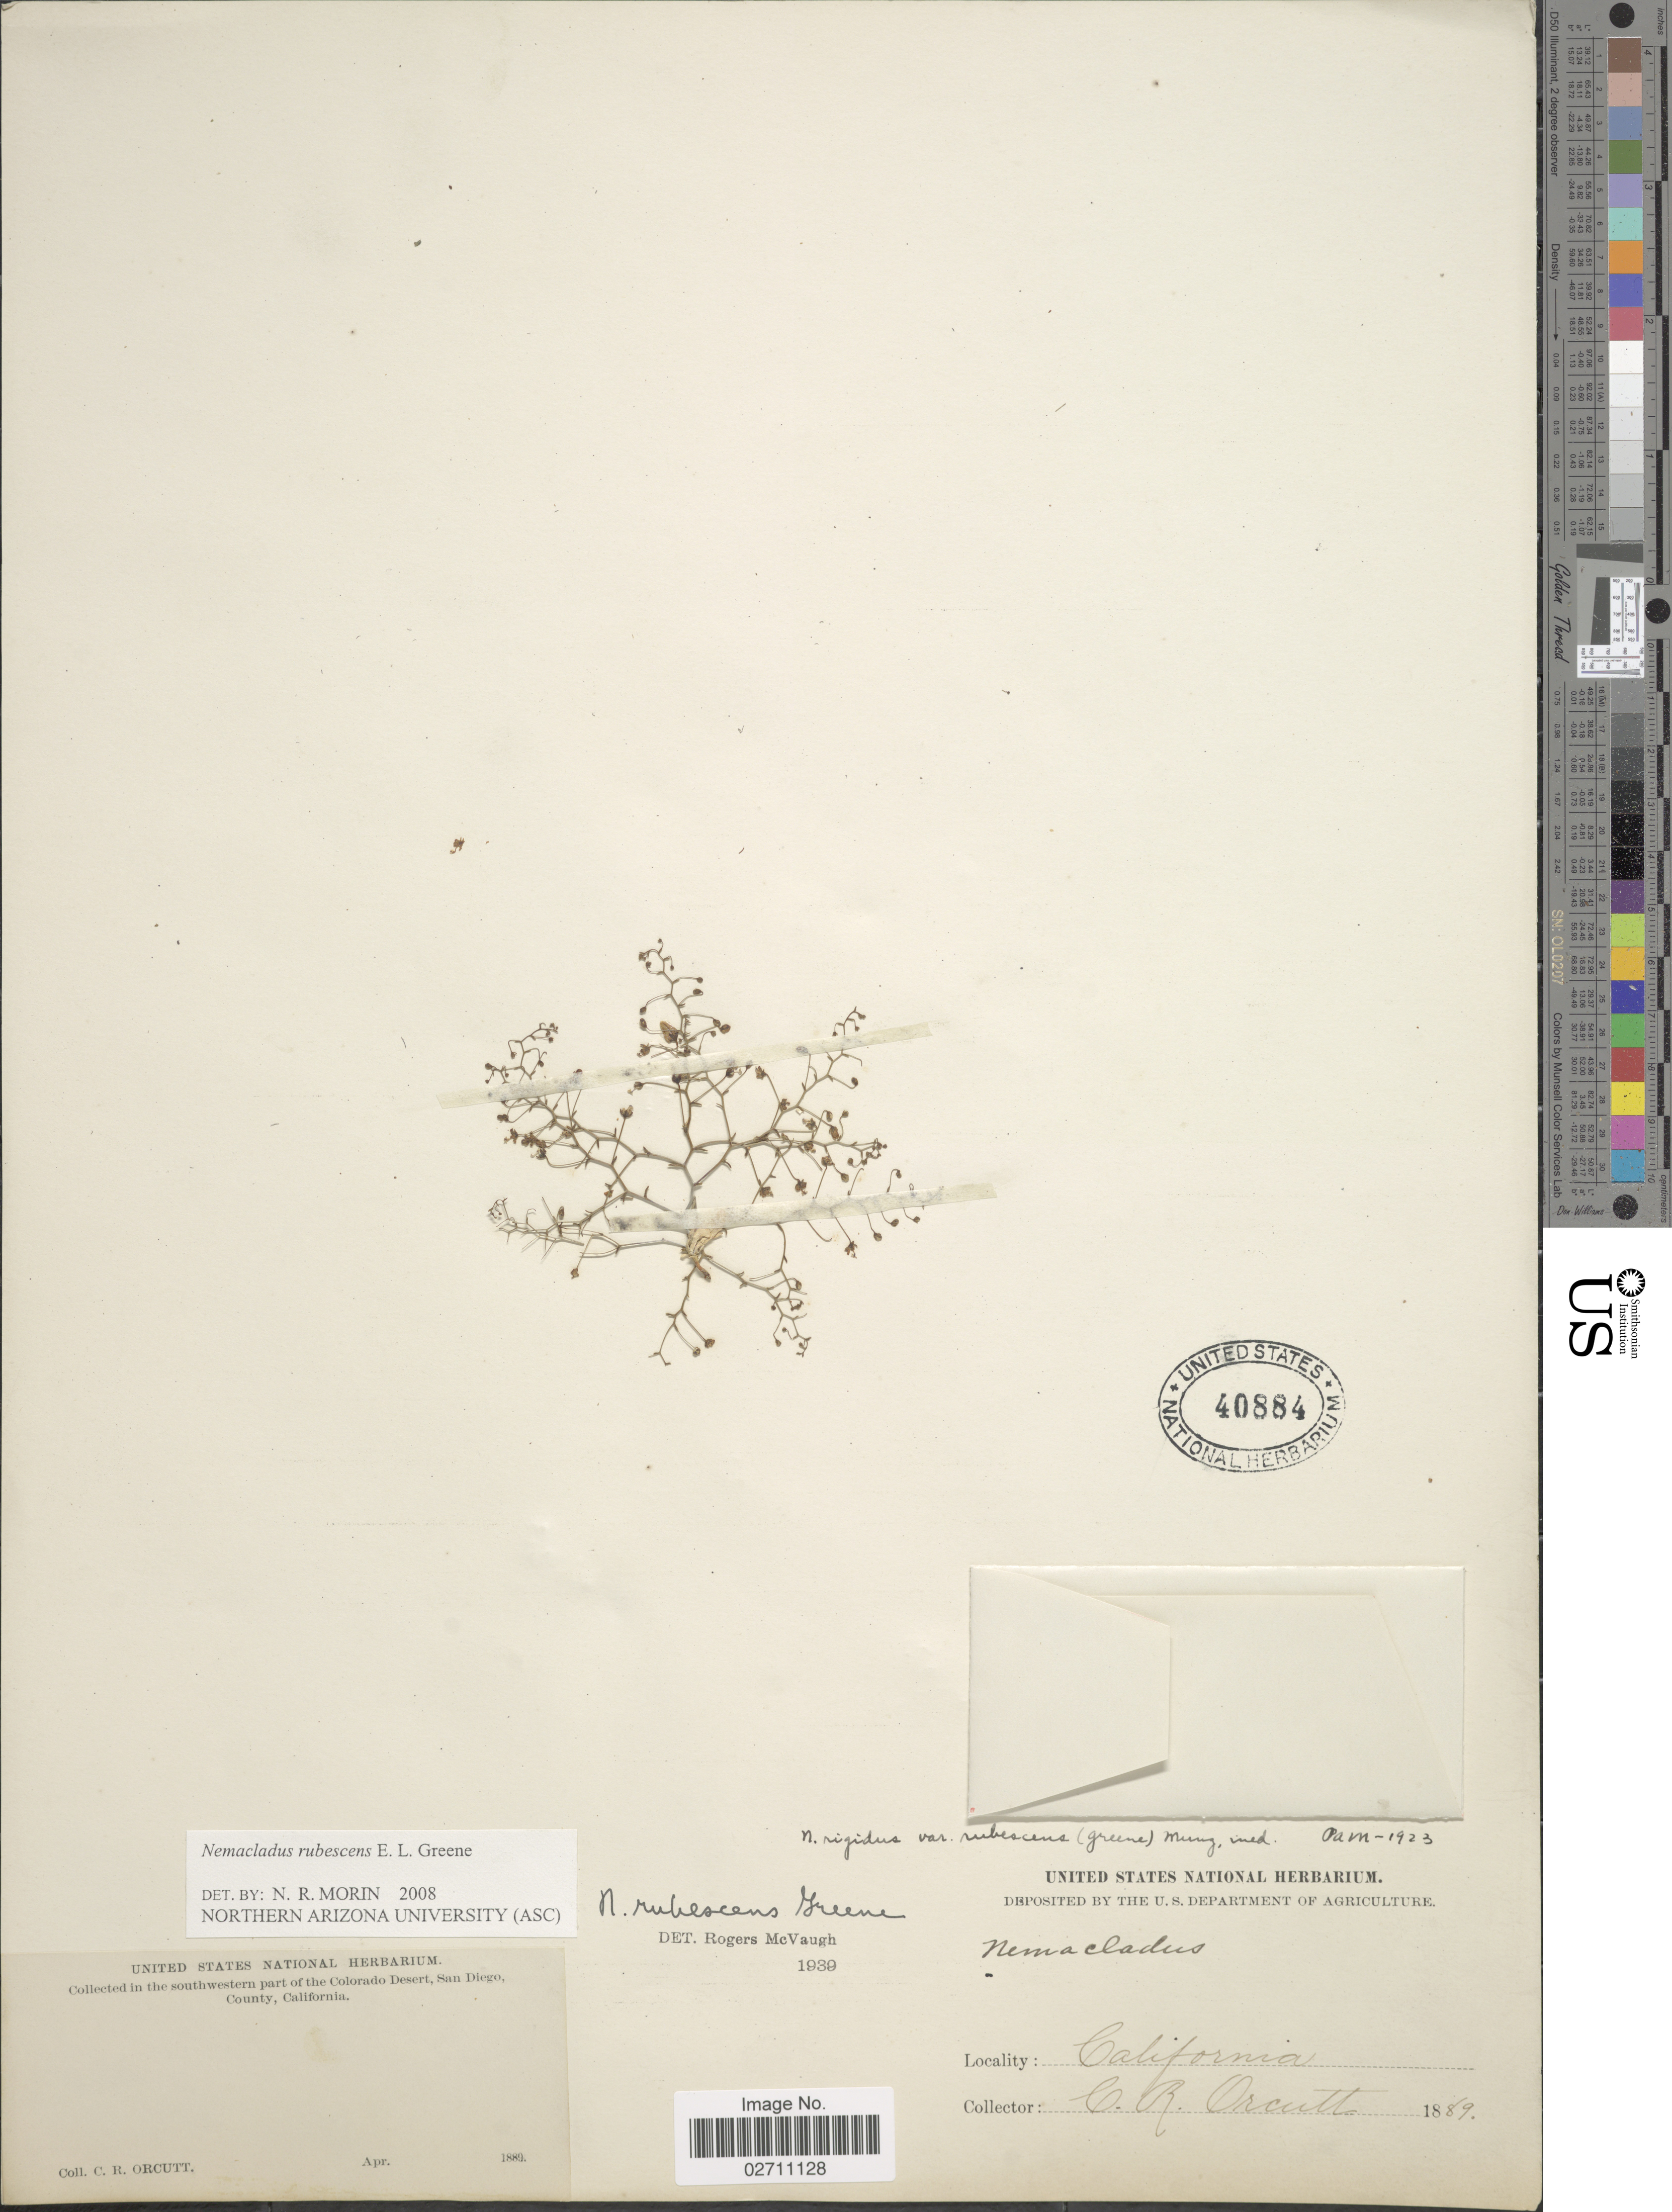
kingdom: Plantae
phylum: Tracheophyta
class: Magnoliopsida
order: Asterales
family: Campanulaceae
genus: Nemacladus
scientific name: Nemacladus rubescens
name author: Greene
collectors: C. R. Orcutt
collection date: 1889-04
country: United States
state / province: California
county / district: San Diego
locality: In the southwestern part of the Colorado Desert, San Diego, County.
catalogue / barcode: US 40884